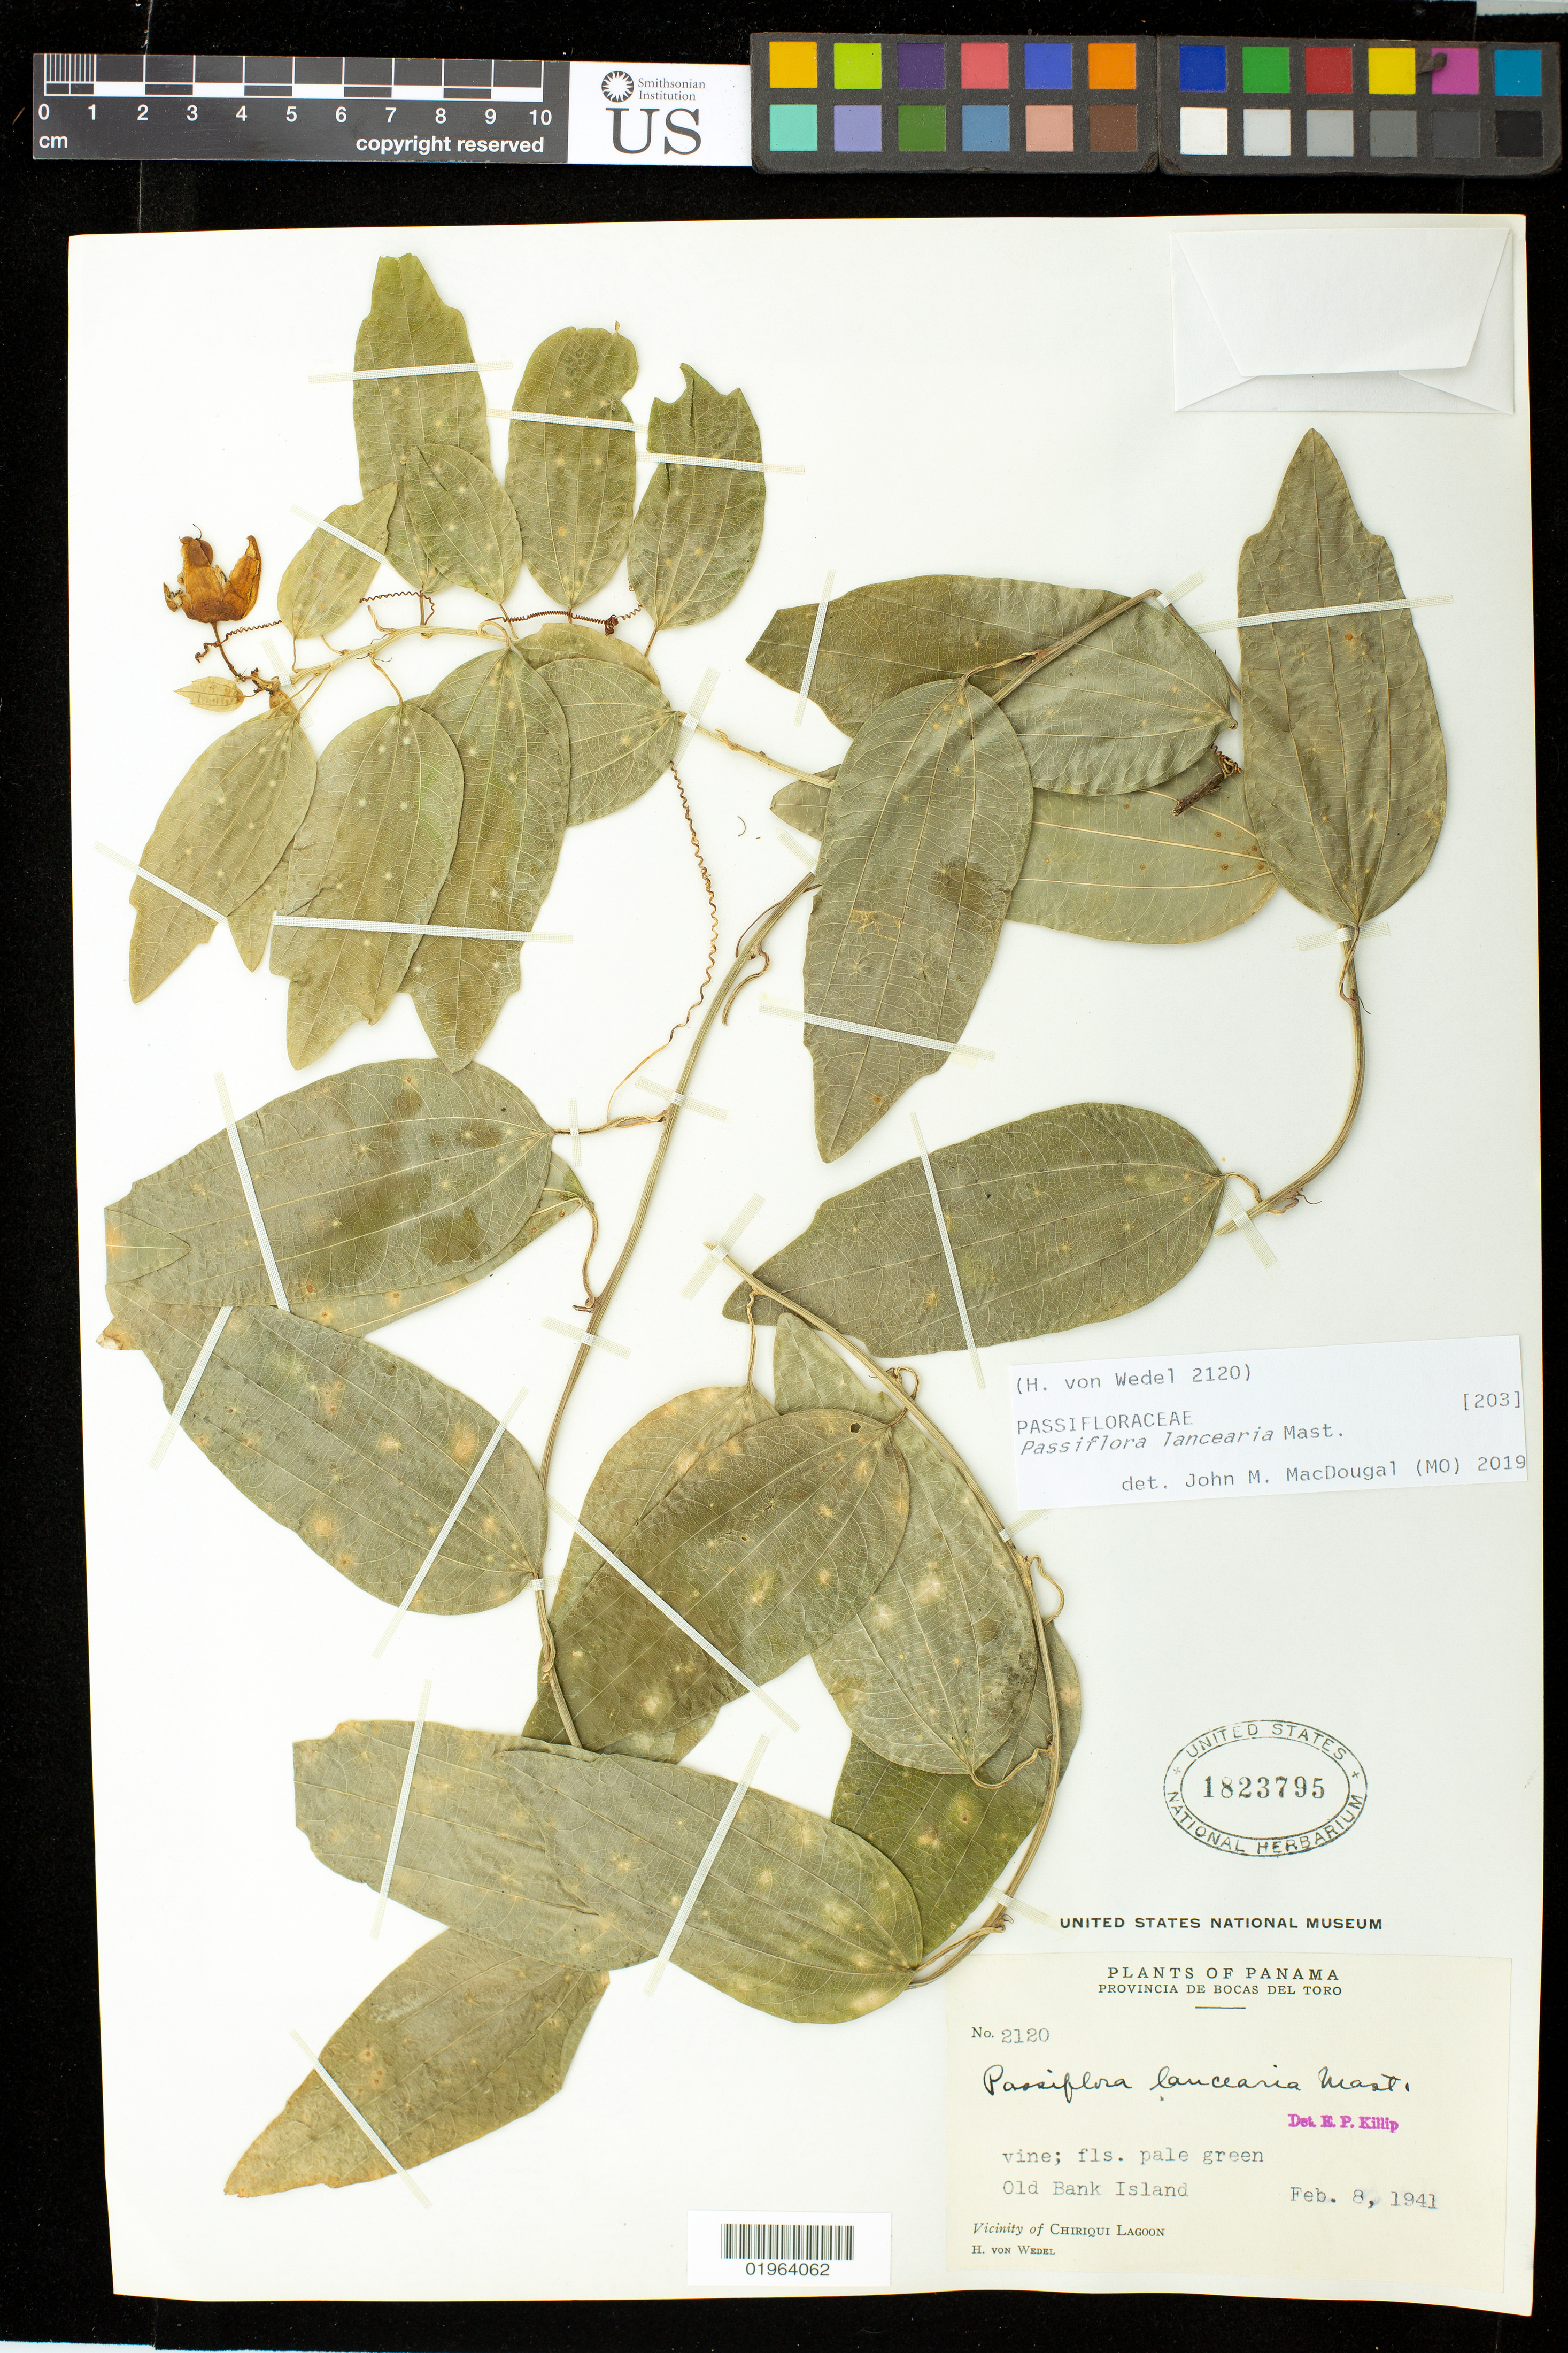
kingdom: Plantae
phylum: Tracheophyta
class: Magnoliopsida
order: Malpighiales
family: Passifloraceae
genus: Passiflora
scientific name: Passiflora lancearia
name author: Mast.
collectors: H. von Wedel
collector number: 2120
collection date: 1941-02-08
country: Panama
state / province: Bocas del Toro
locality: Old Bank Island, vicinity of Chiriqui Lagoon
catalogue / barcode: US 1823795